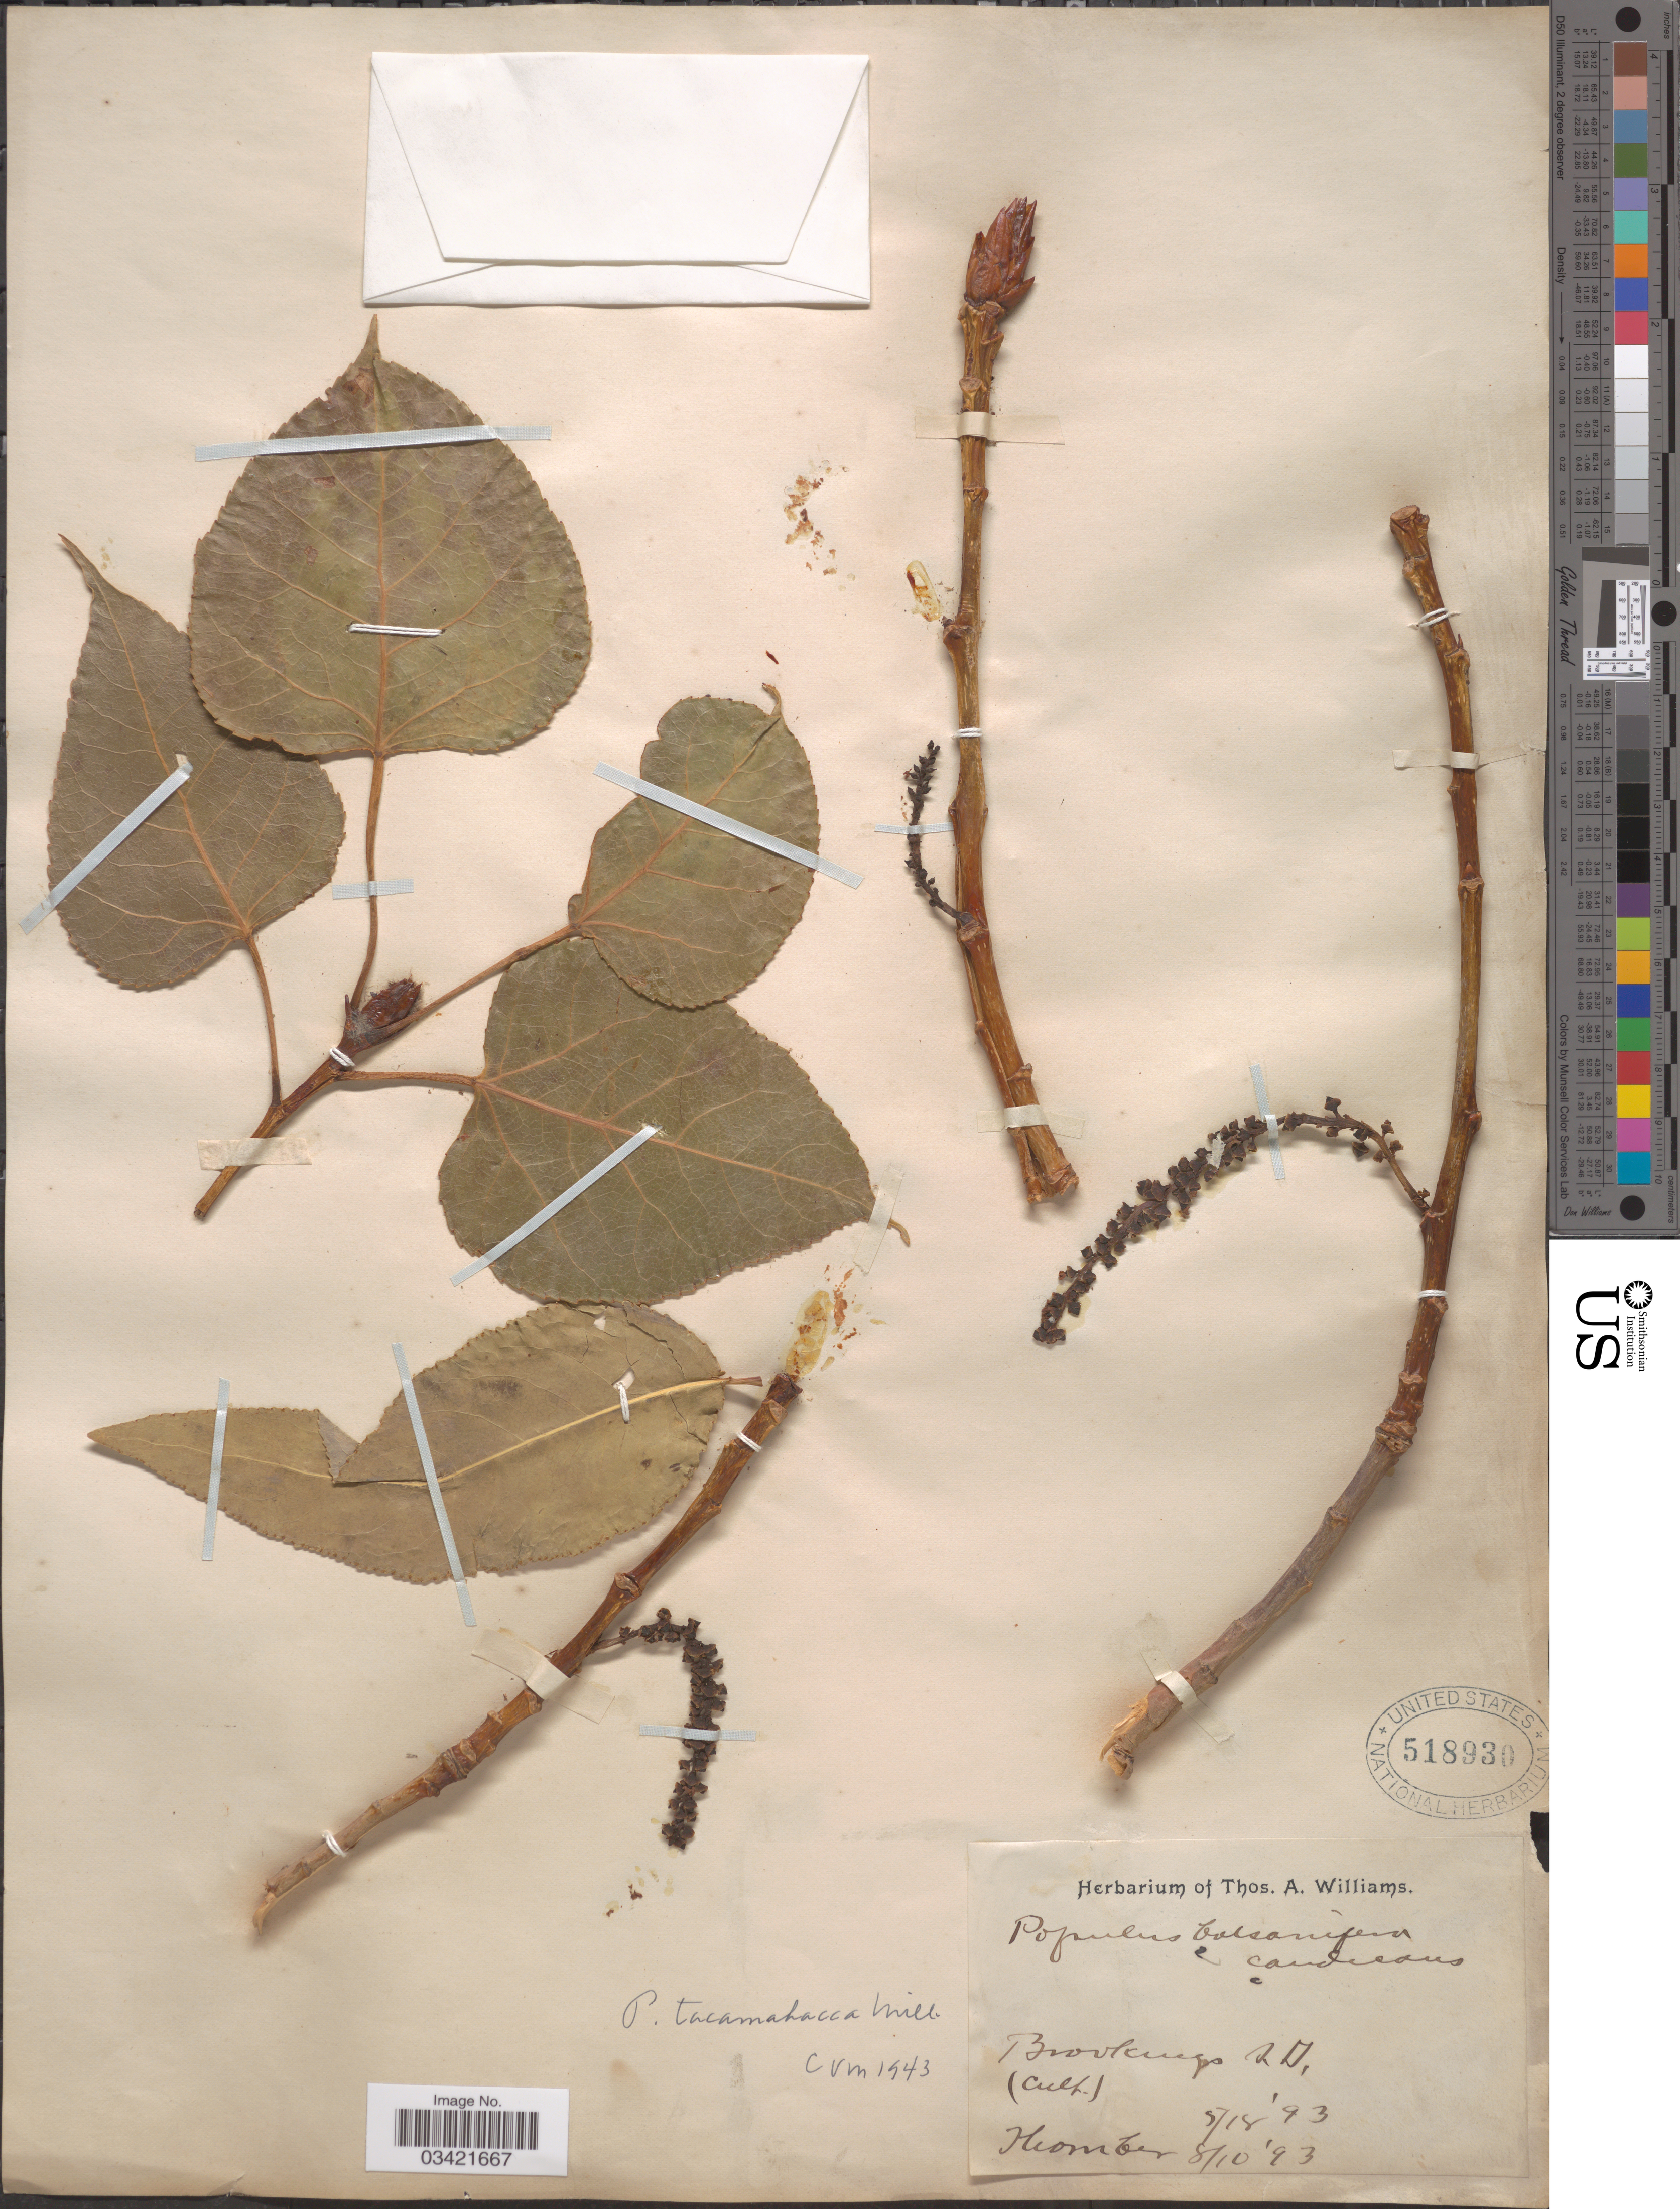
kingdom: Plantae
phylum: Tracheophyta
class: Magnoliopsida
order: Malpighiales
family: Salicaceae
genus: Populus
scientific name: Populus balsamifera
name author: L.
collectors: J. Thornber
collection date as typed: Transcribed d/m/y: 18/5/93 to 10/8/93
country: United States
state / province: South Dakota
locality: Brookings.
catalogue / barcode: US 518930